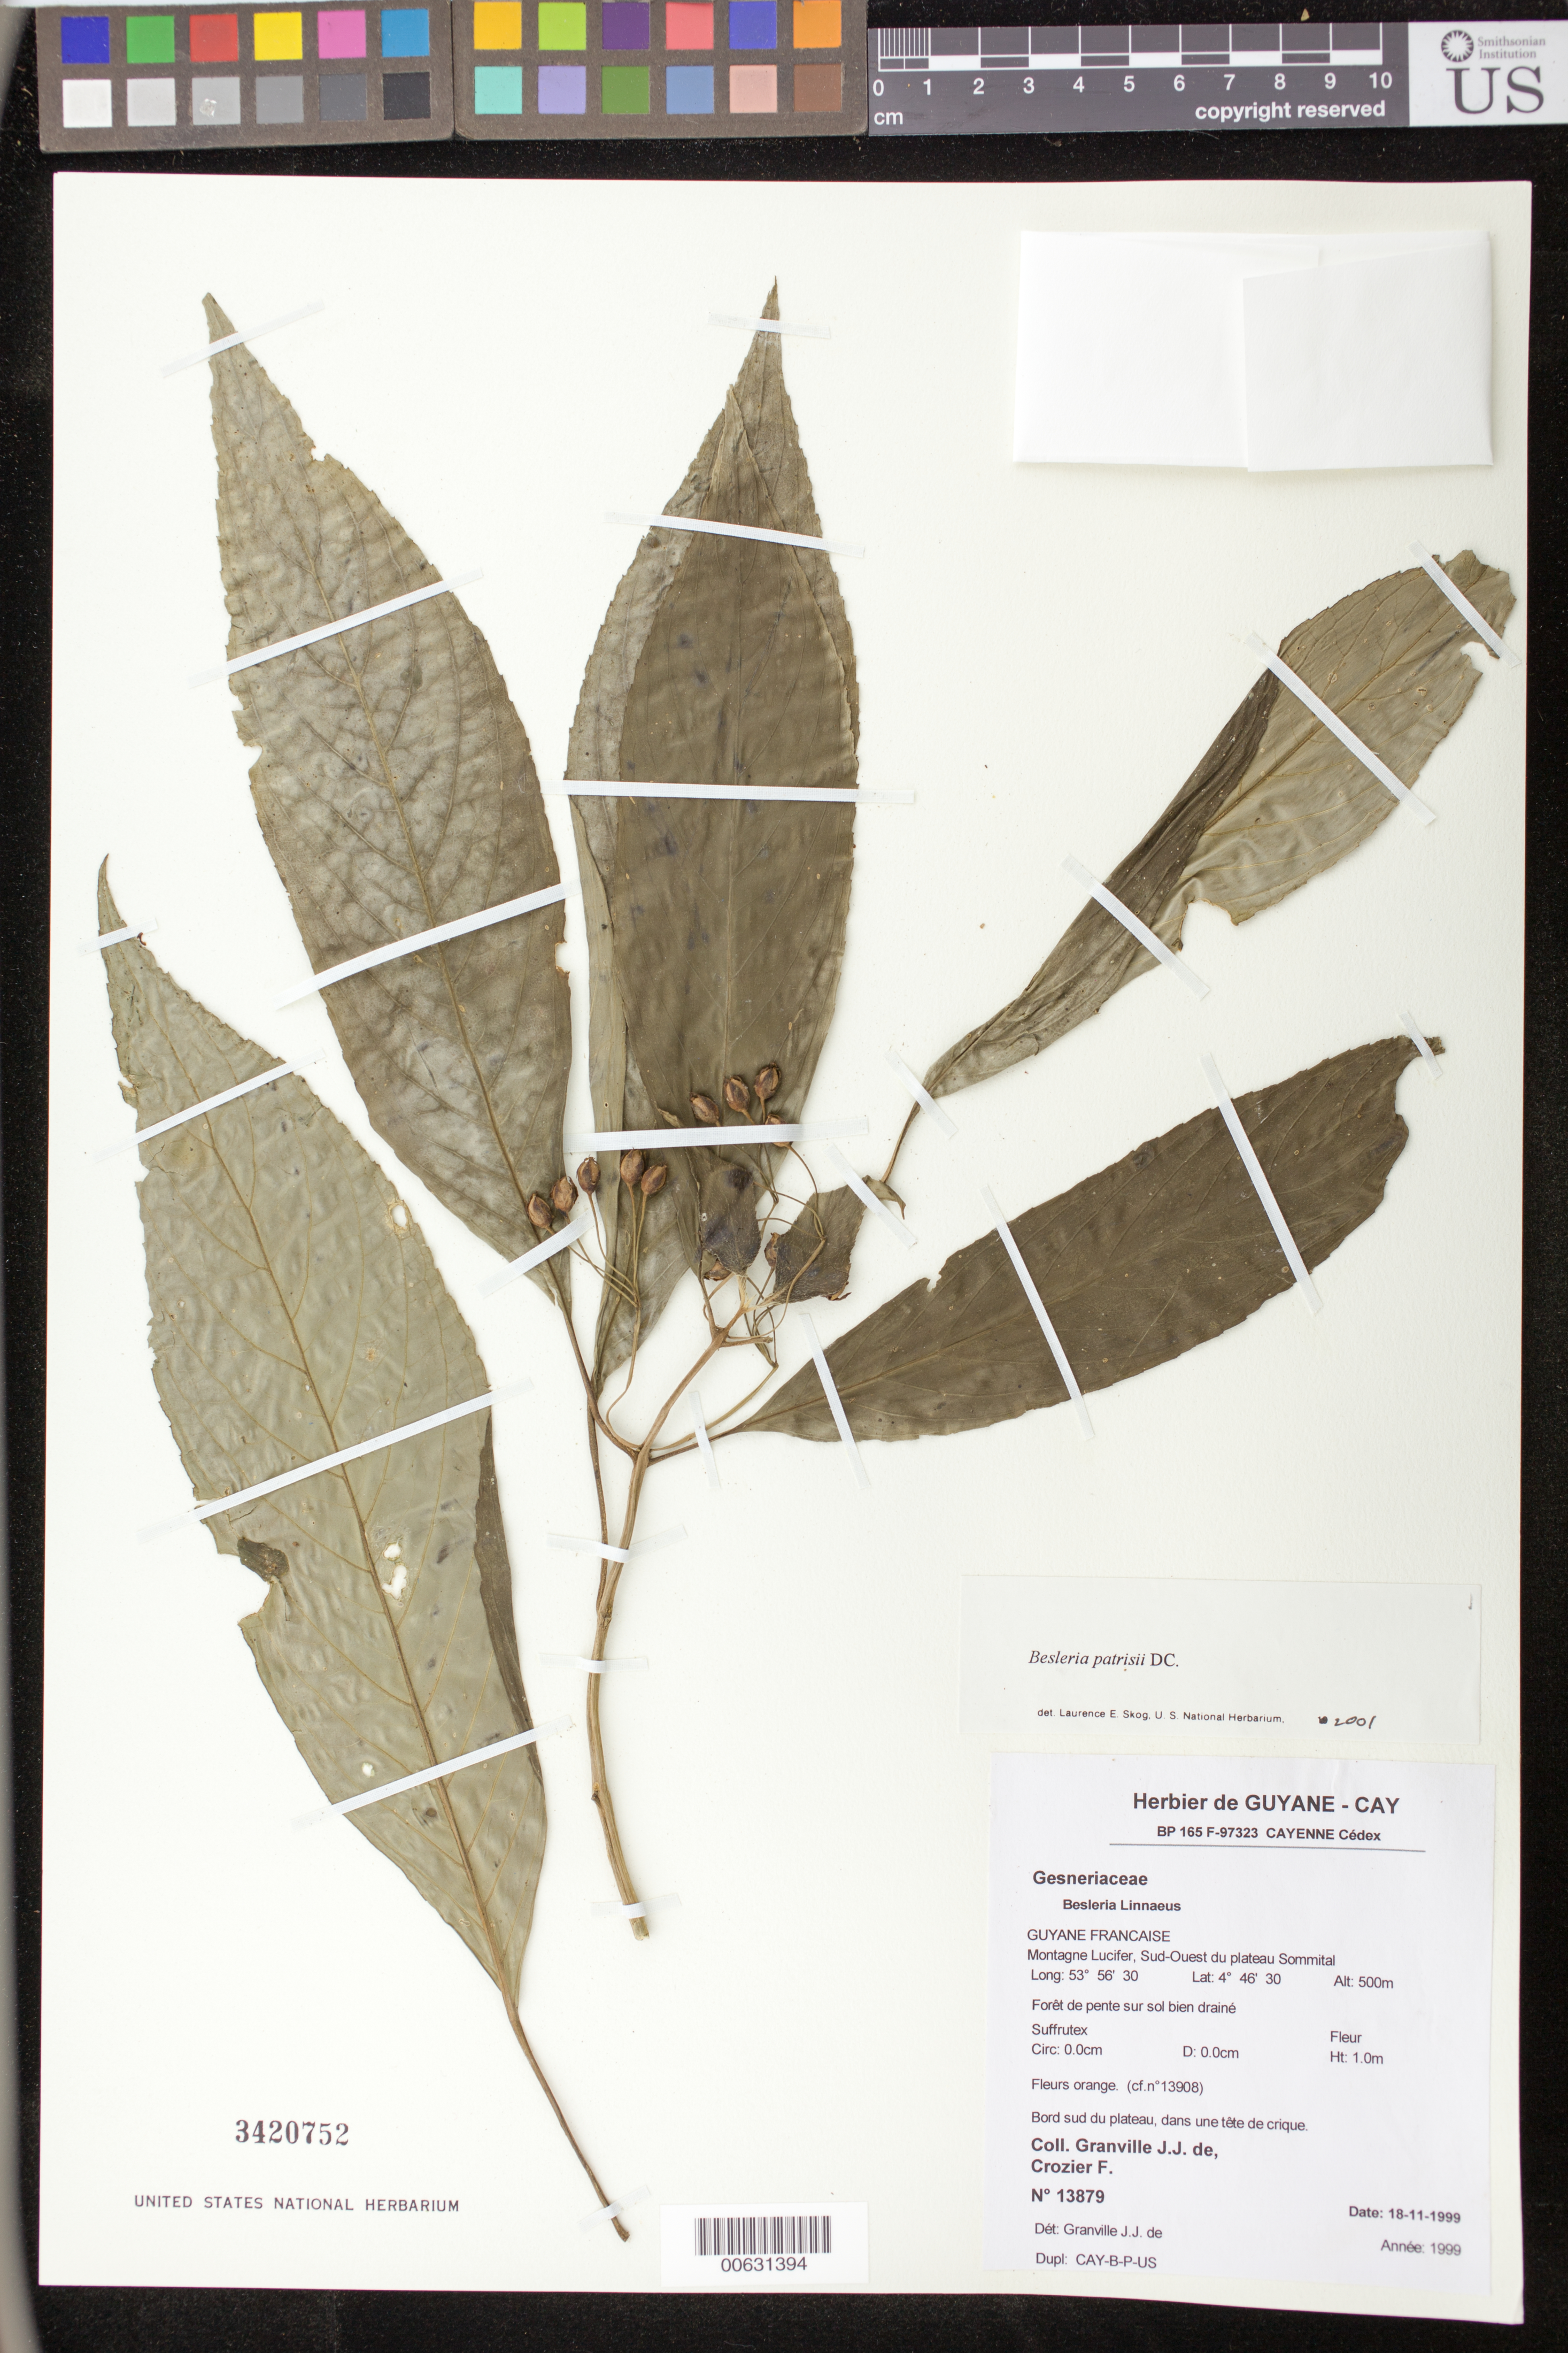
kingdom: Plantae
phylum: Tracheophyta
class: Magnoliopsida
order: Lamiales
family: Gesneriaceae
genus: Besleria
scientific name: Besleria patrisii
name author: DC.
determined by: Skog, Laurence E.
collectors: J.-J. de Granville & F. Crozier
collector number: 13879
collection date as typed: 18 Nov 1999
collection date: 1999-11-18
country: French Guiana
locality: Montagne Lucifer, Sud-Ouest du plateau Sommital; bord sud du plateau, dans un tête de crique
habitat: Forêt de pente sur sol bien drainé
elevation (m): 500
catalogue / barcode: US 3420752